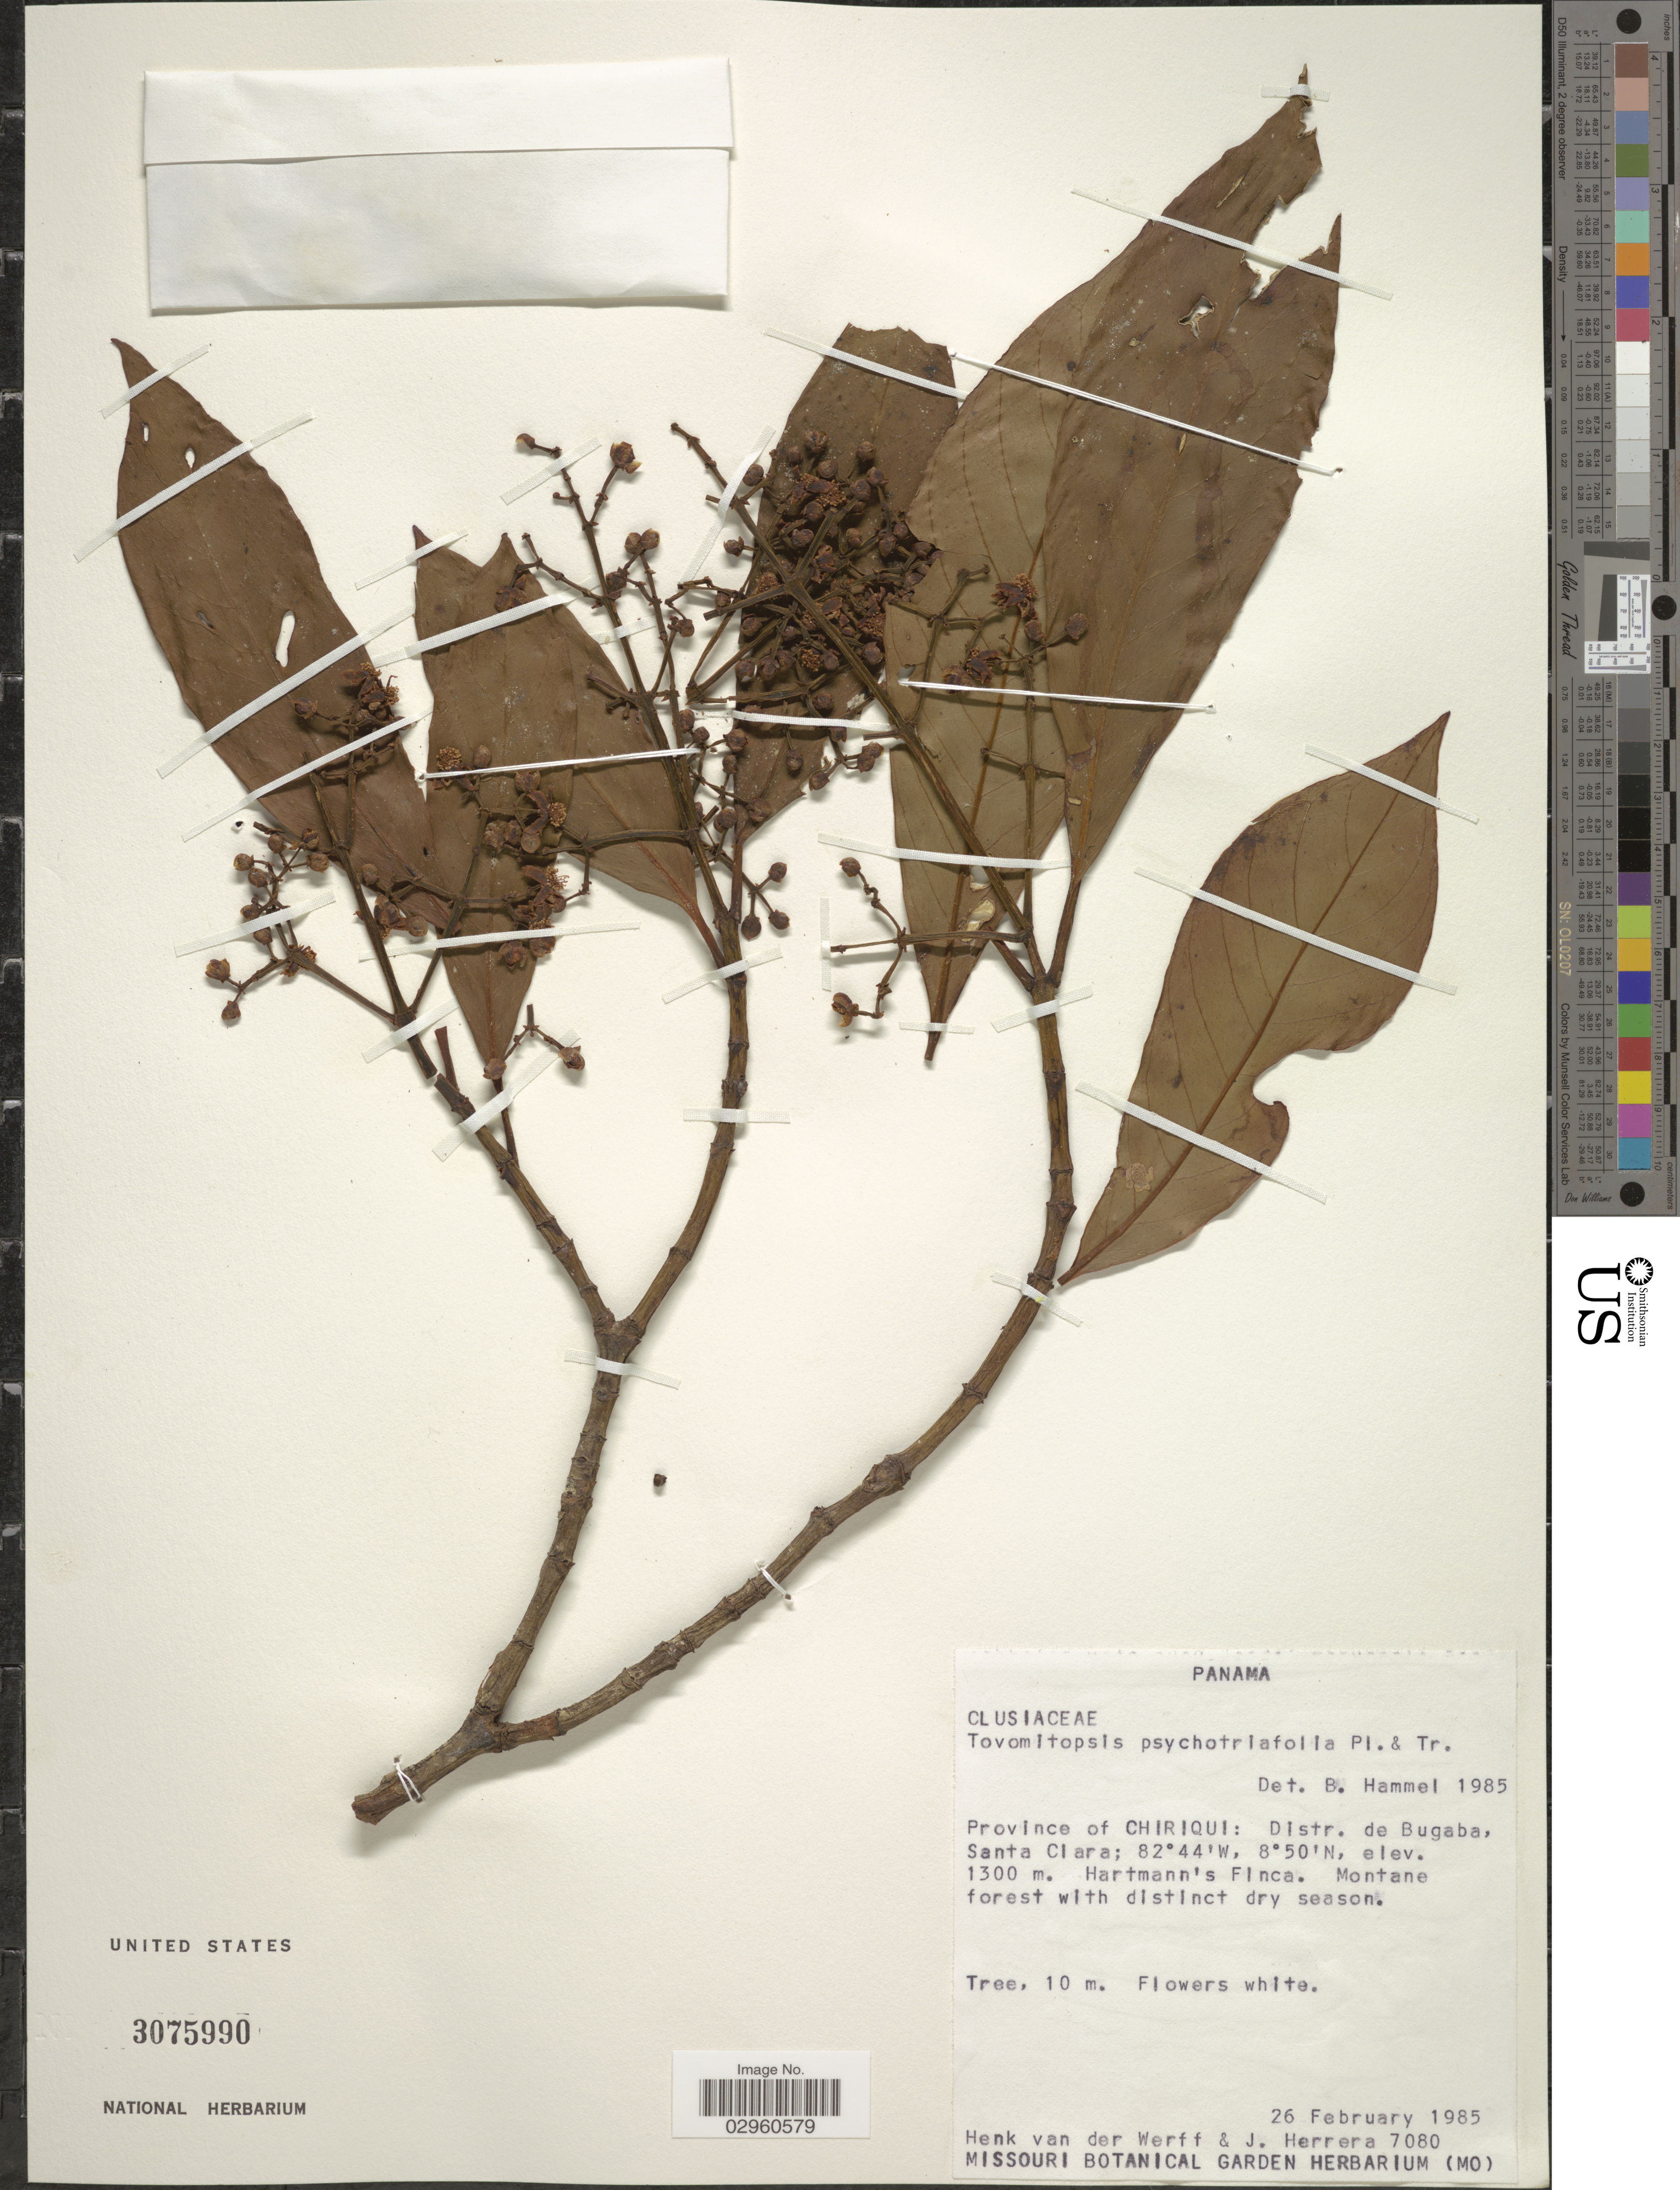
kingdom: Plantae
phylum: Tracheophyta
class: Magnoliopsida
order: Malpighiales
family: Clusiaceae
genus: Chrysochlamys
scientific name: Chrysochlamys psychotriifolia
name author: (Oerst. et al.) Hemsl.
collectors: H. van der Werff & J. Herrera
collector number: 7080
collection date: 1985-02-26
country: Panama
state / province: Chiriqui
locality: Province of Chiriqui: Distr. de Bugaba, Santa Clara.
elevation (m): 1300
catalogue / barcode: US 3075990